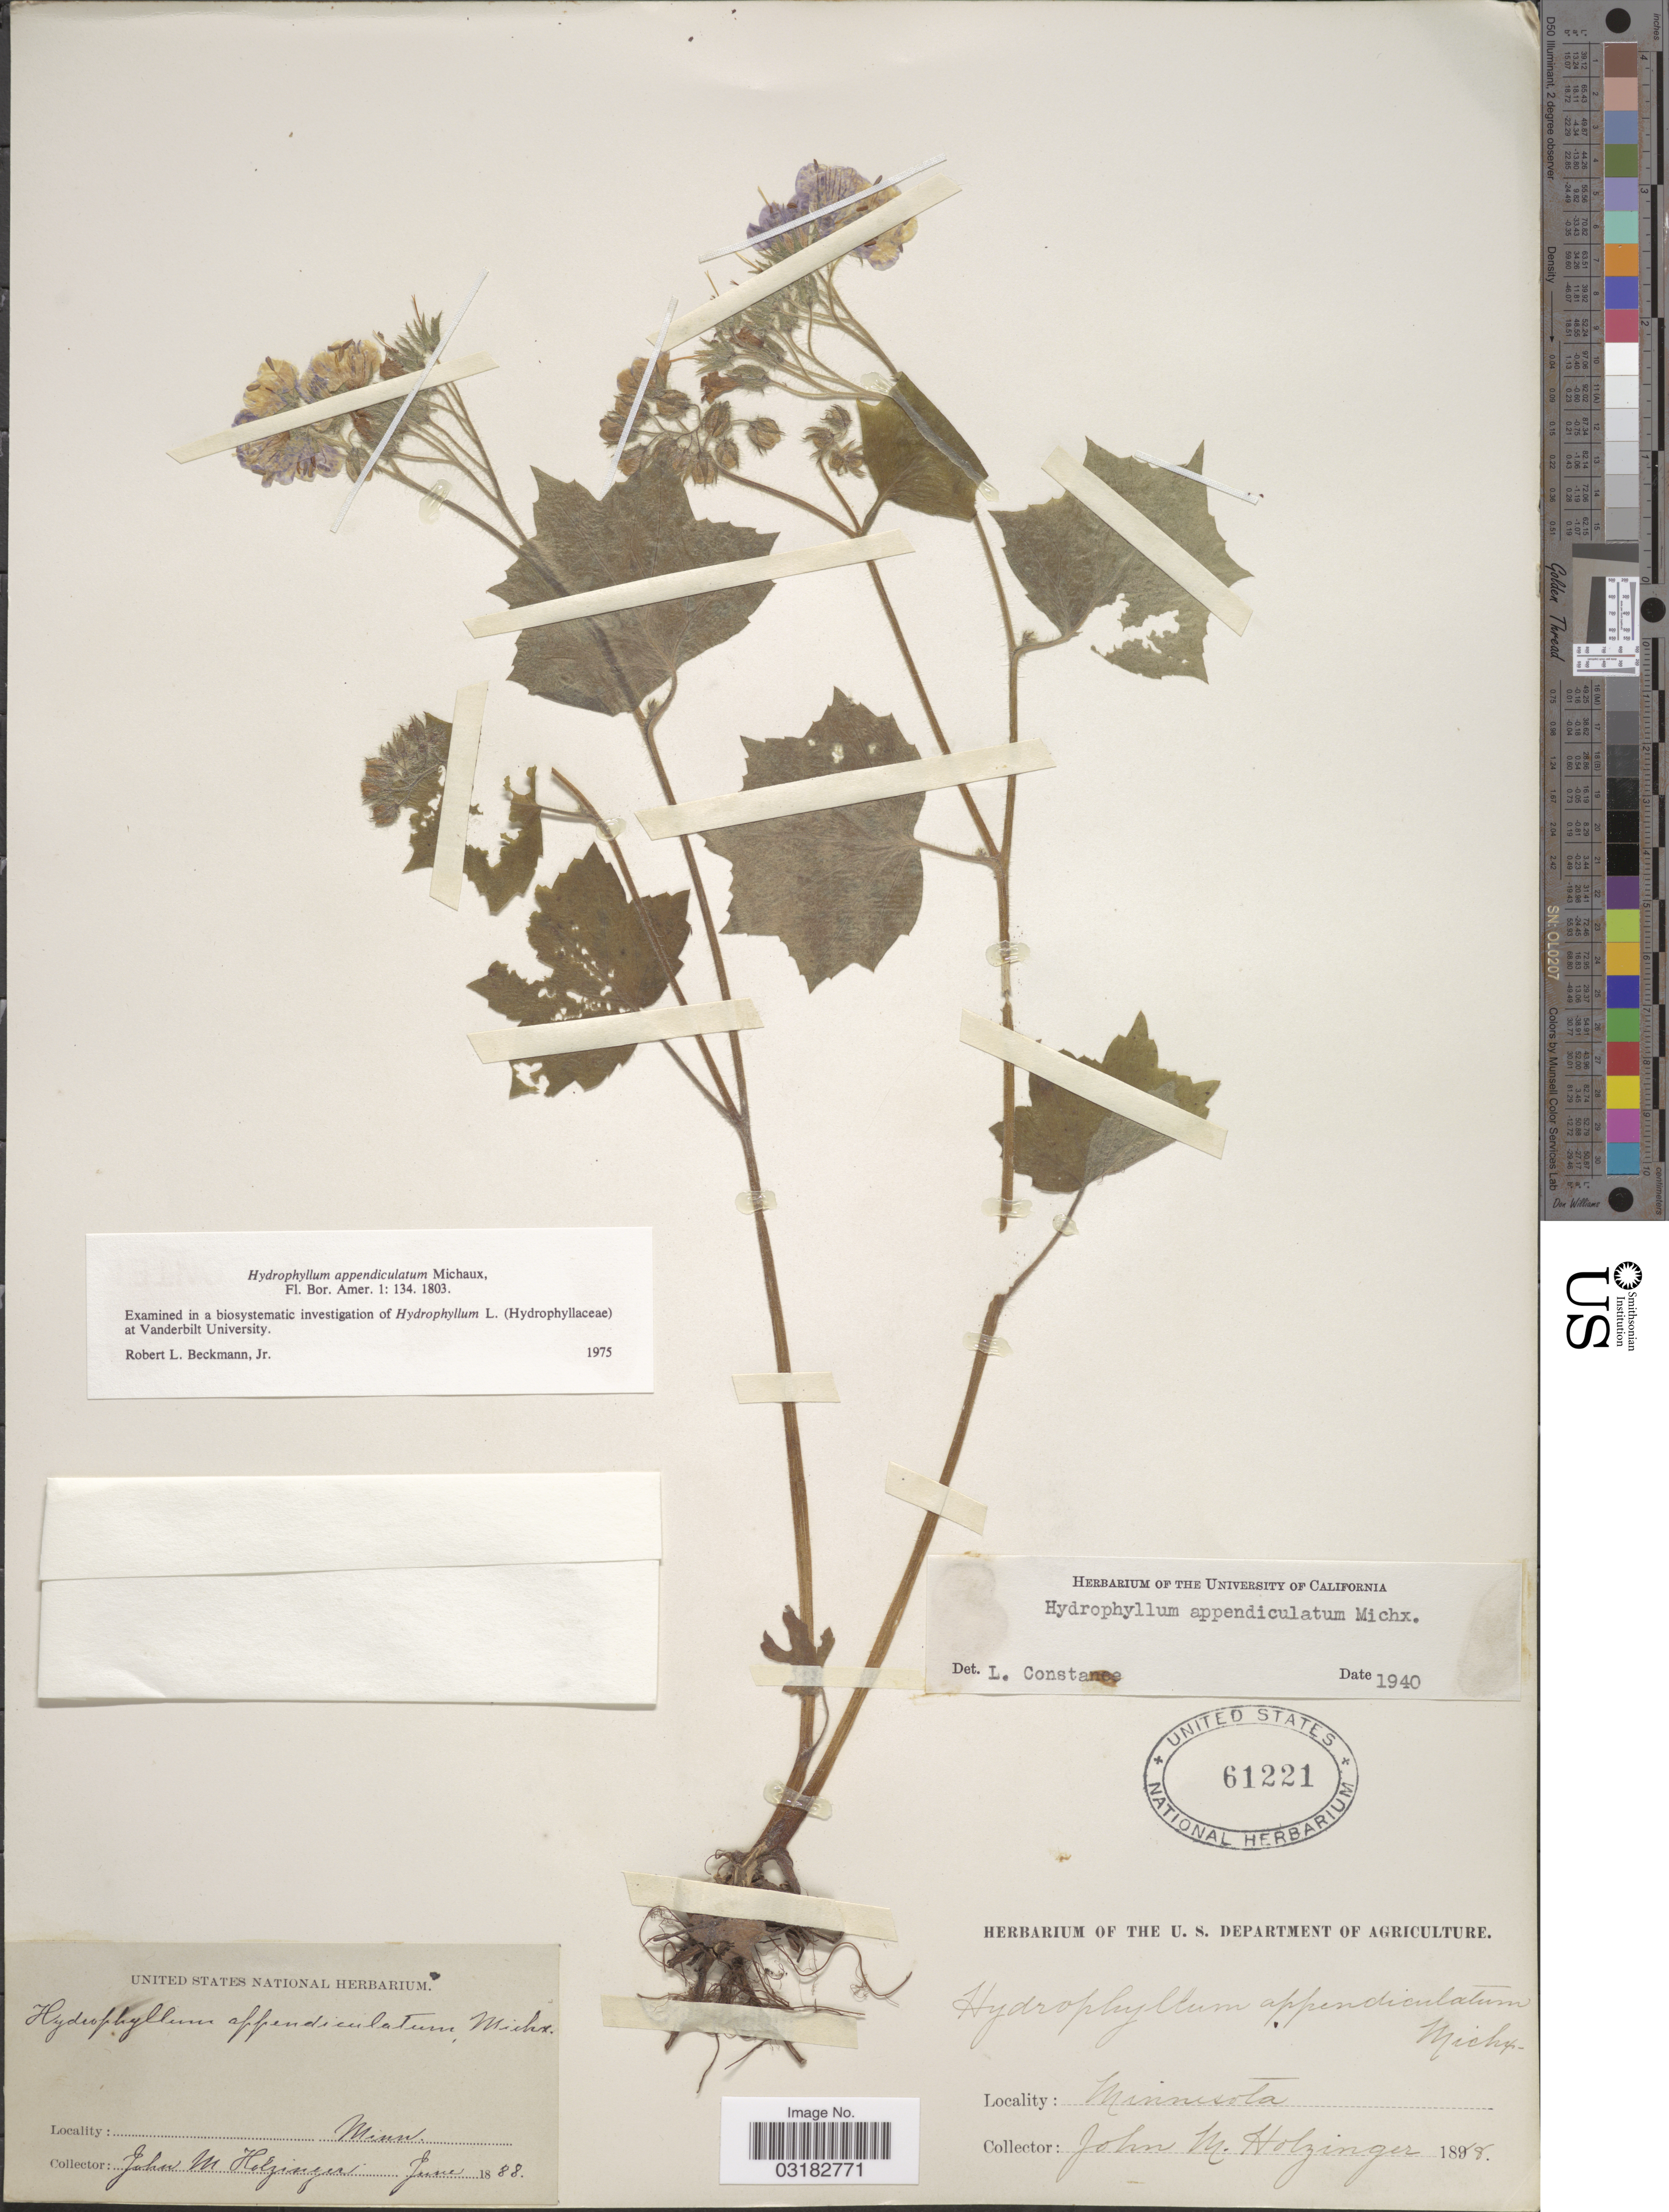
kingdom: Plantae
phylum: Tracheophyta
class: Magnoliopsida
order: Boraginales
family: Hydrophyllaceae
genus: Hydrophyllum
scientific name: Hydrophyllum appendiculatum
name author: Michx.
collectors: J. M. Holzinger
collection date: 1888-06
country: United States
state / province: Minnesota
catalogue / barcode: US 61221